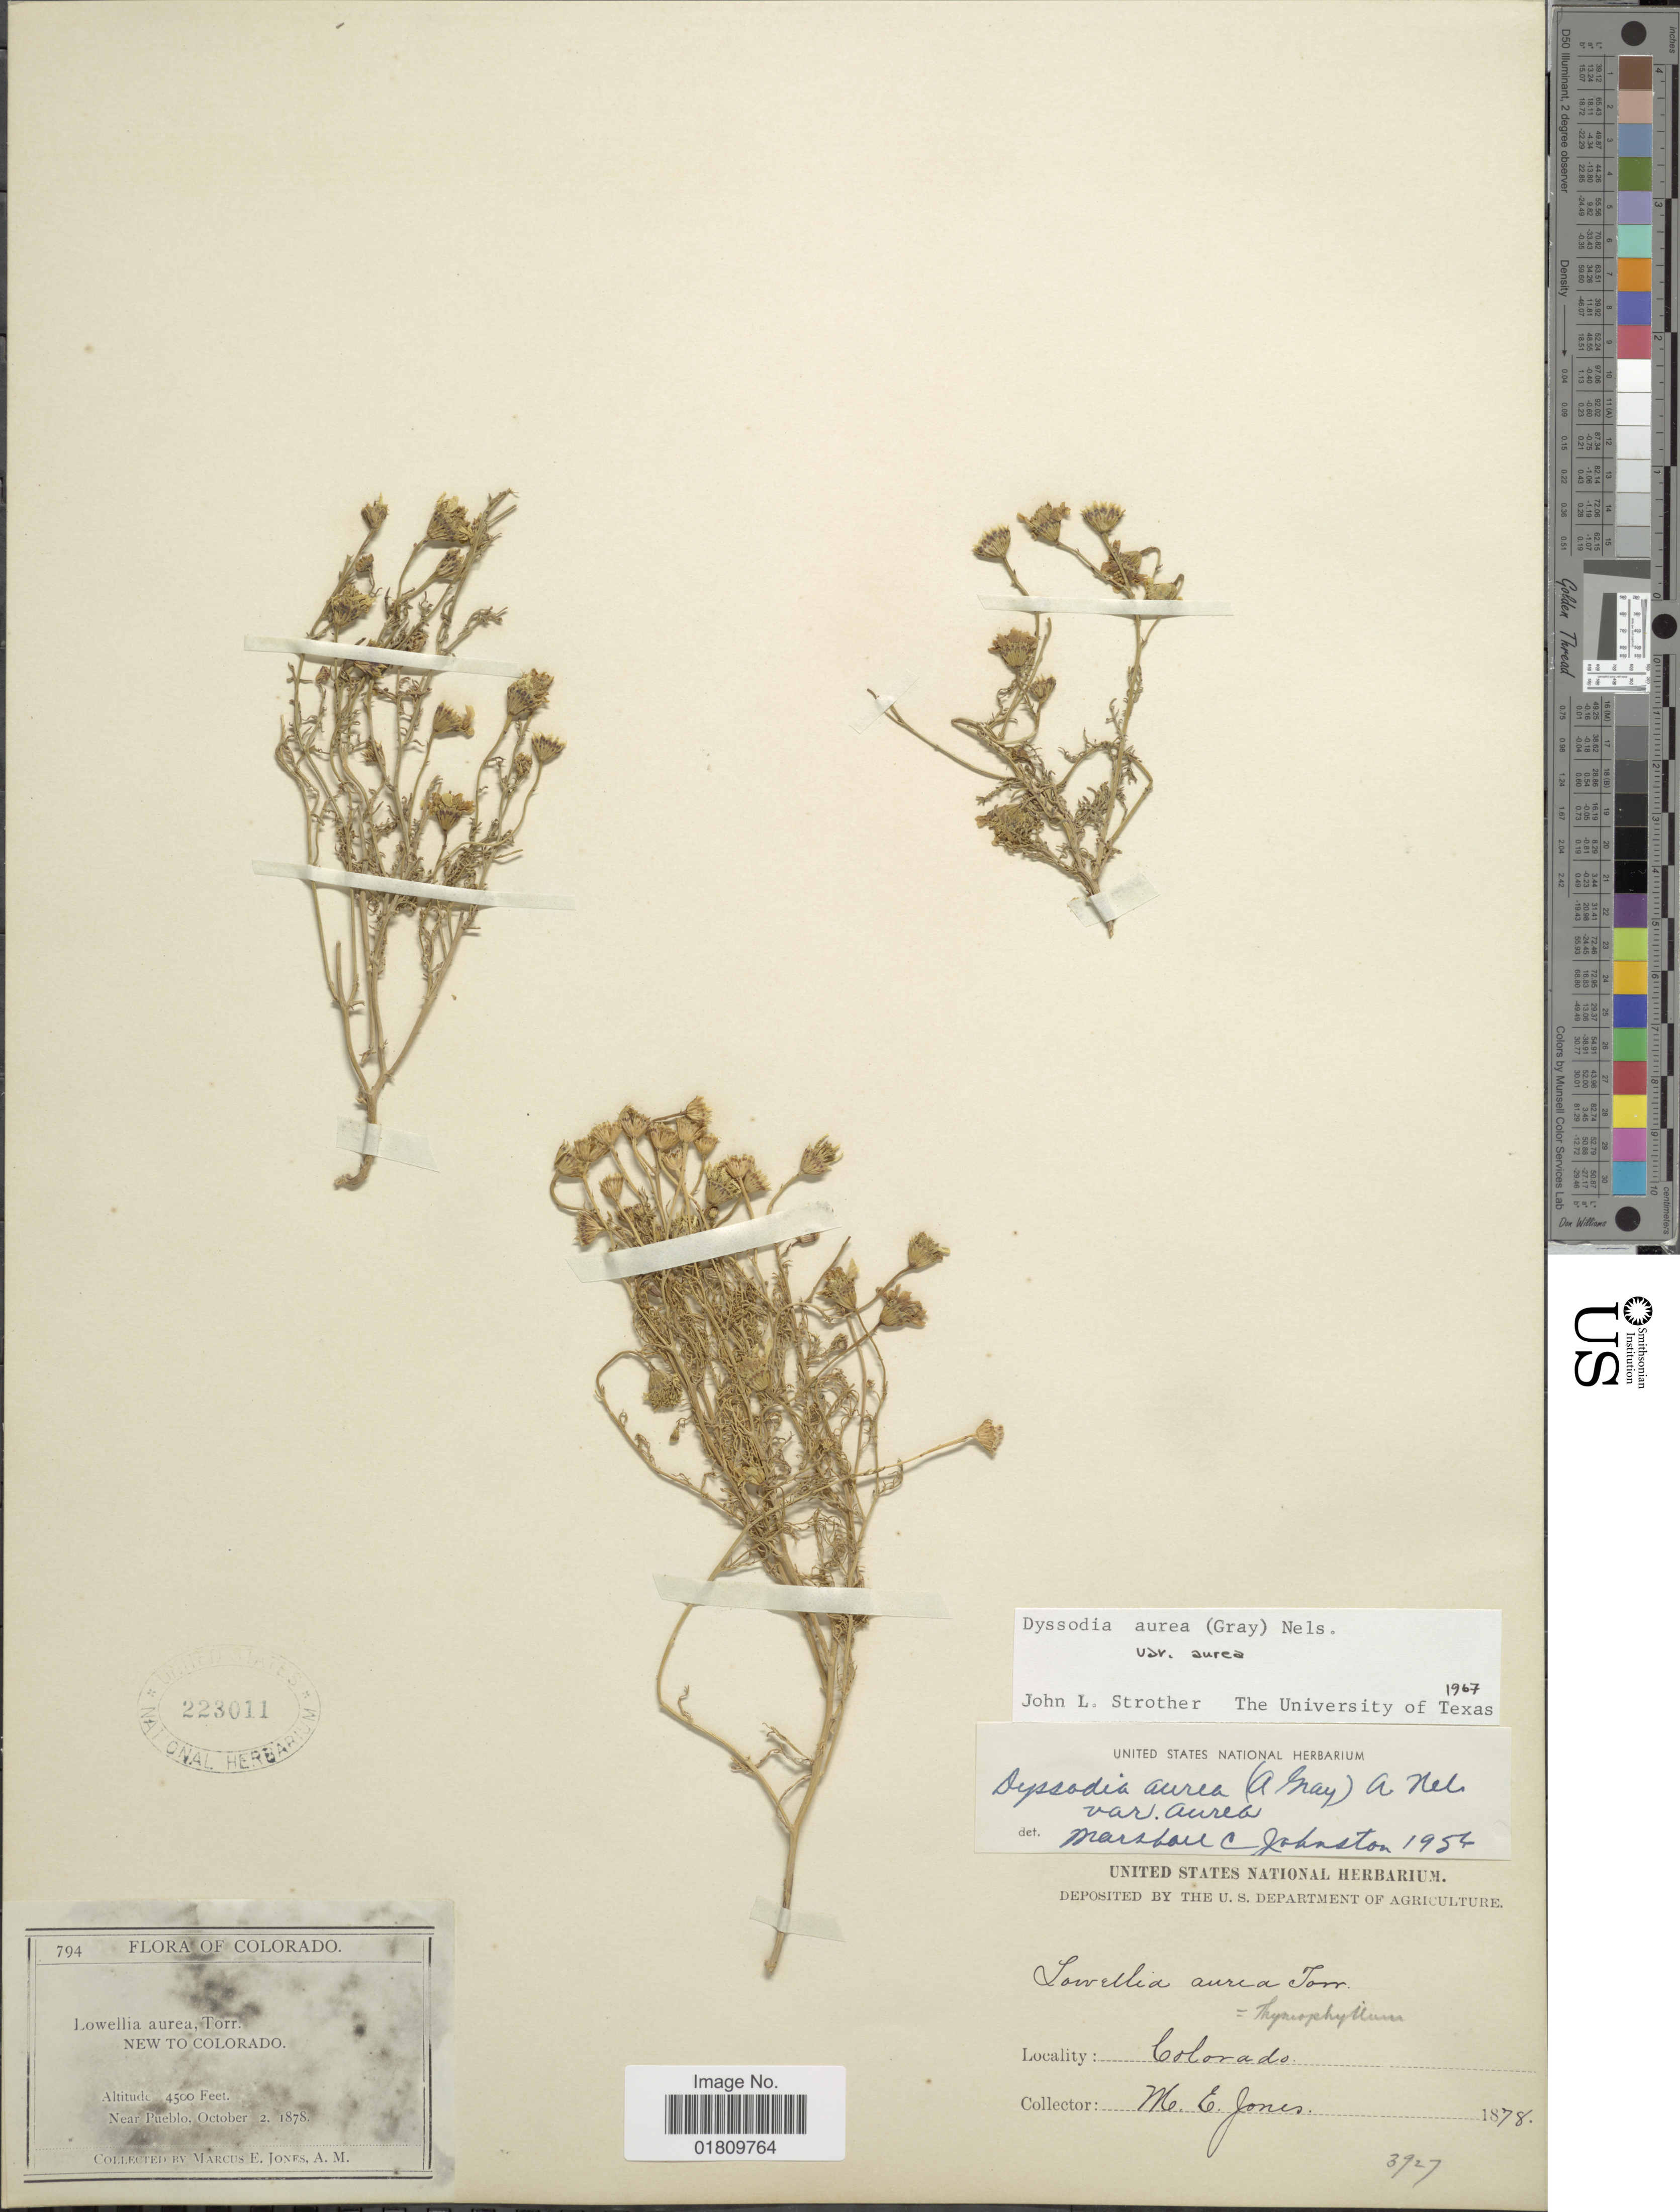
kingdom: Plantae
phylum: Tracheophyta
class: Magnoliopsida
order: Asterales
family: Asteraceae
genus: Thymophylla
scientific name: Thymophylla aurea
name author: (A. Gray) Greene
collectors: M. E. Jones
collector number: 794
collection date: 1878-10-02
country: United States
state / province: Colorado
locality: New to Colorado, near Pueblo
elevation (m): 1372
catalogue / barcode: US 223011